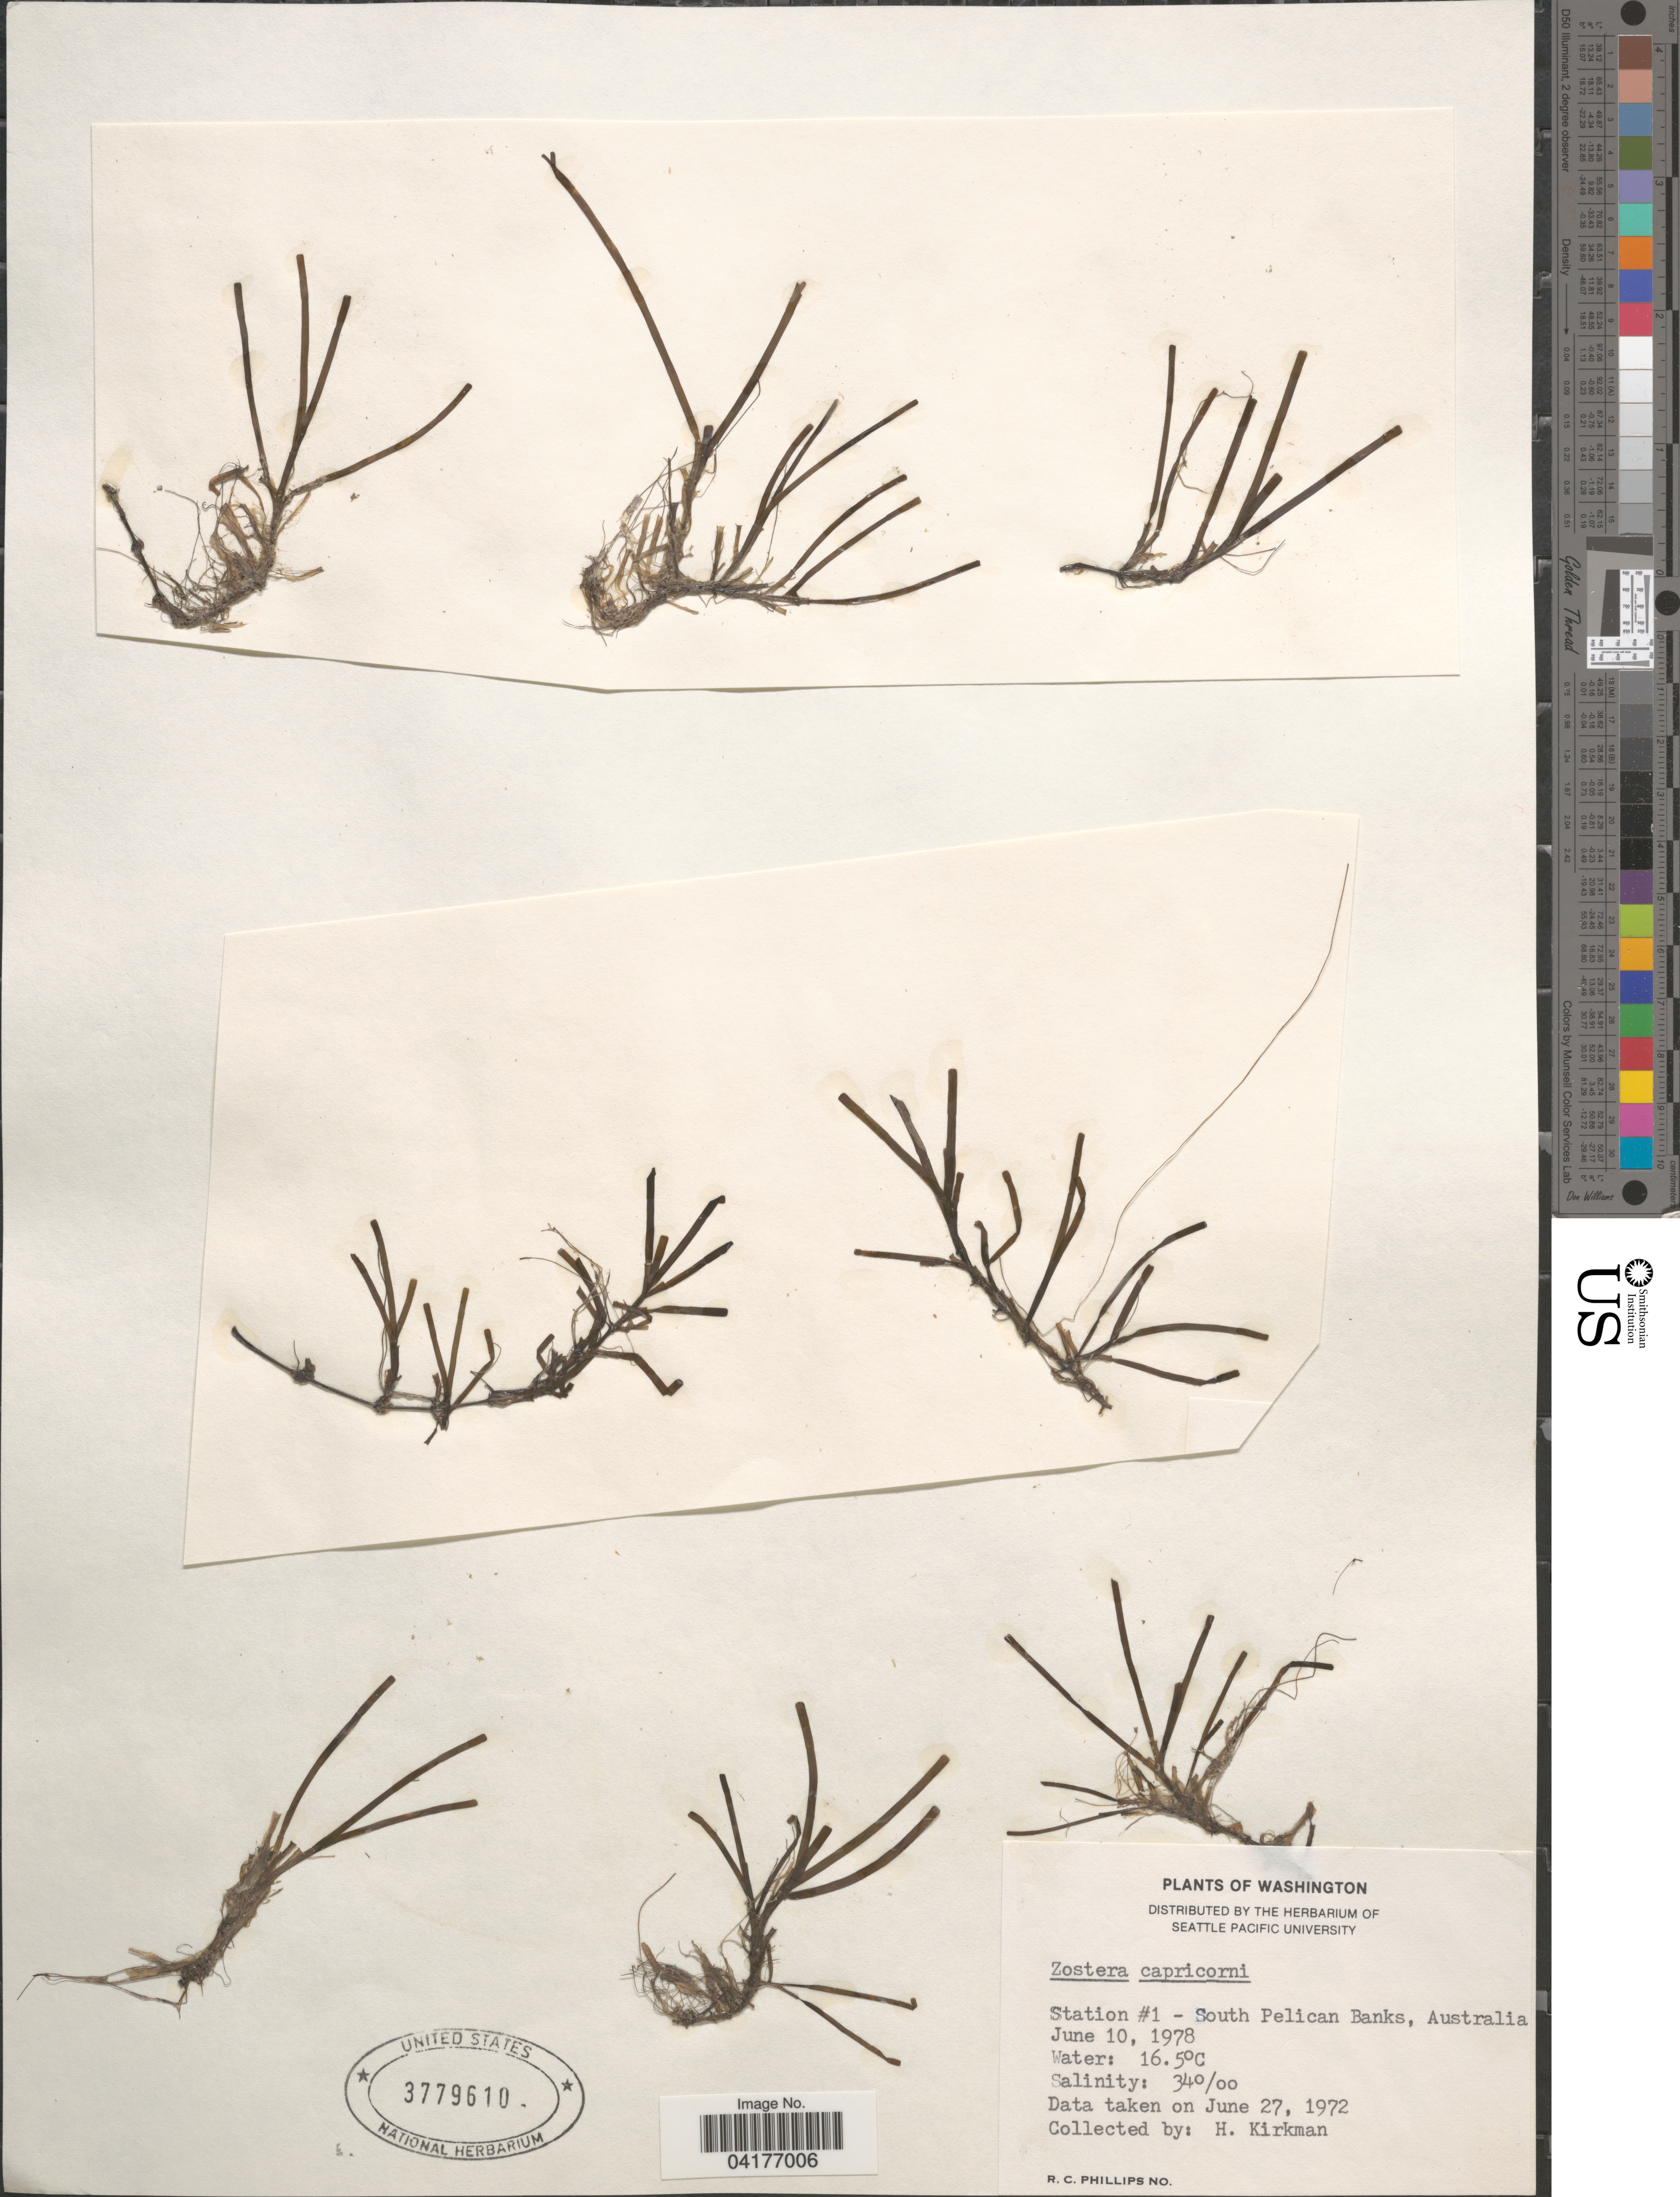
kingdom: Plantae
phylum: Tracheophyta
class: Liliopsida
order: Alismatales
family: Zosteraceae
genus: Zostera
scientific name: Zostera capricorni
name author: Asch.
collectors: H. Kirkman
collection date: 1978-06-10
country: Australia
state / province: Queensland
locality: Station #1 - South Pelican Banks.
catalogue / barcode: US 3779610